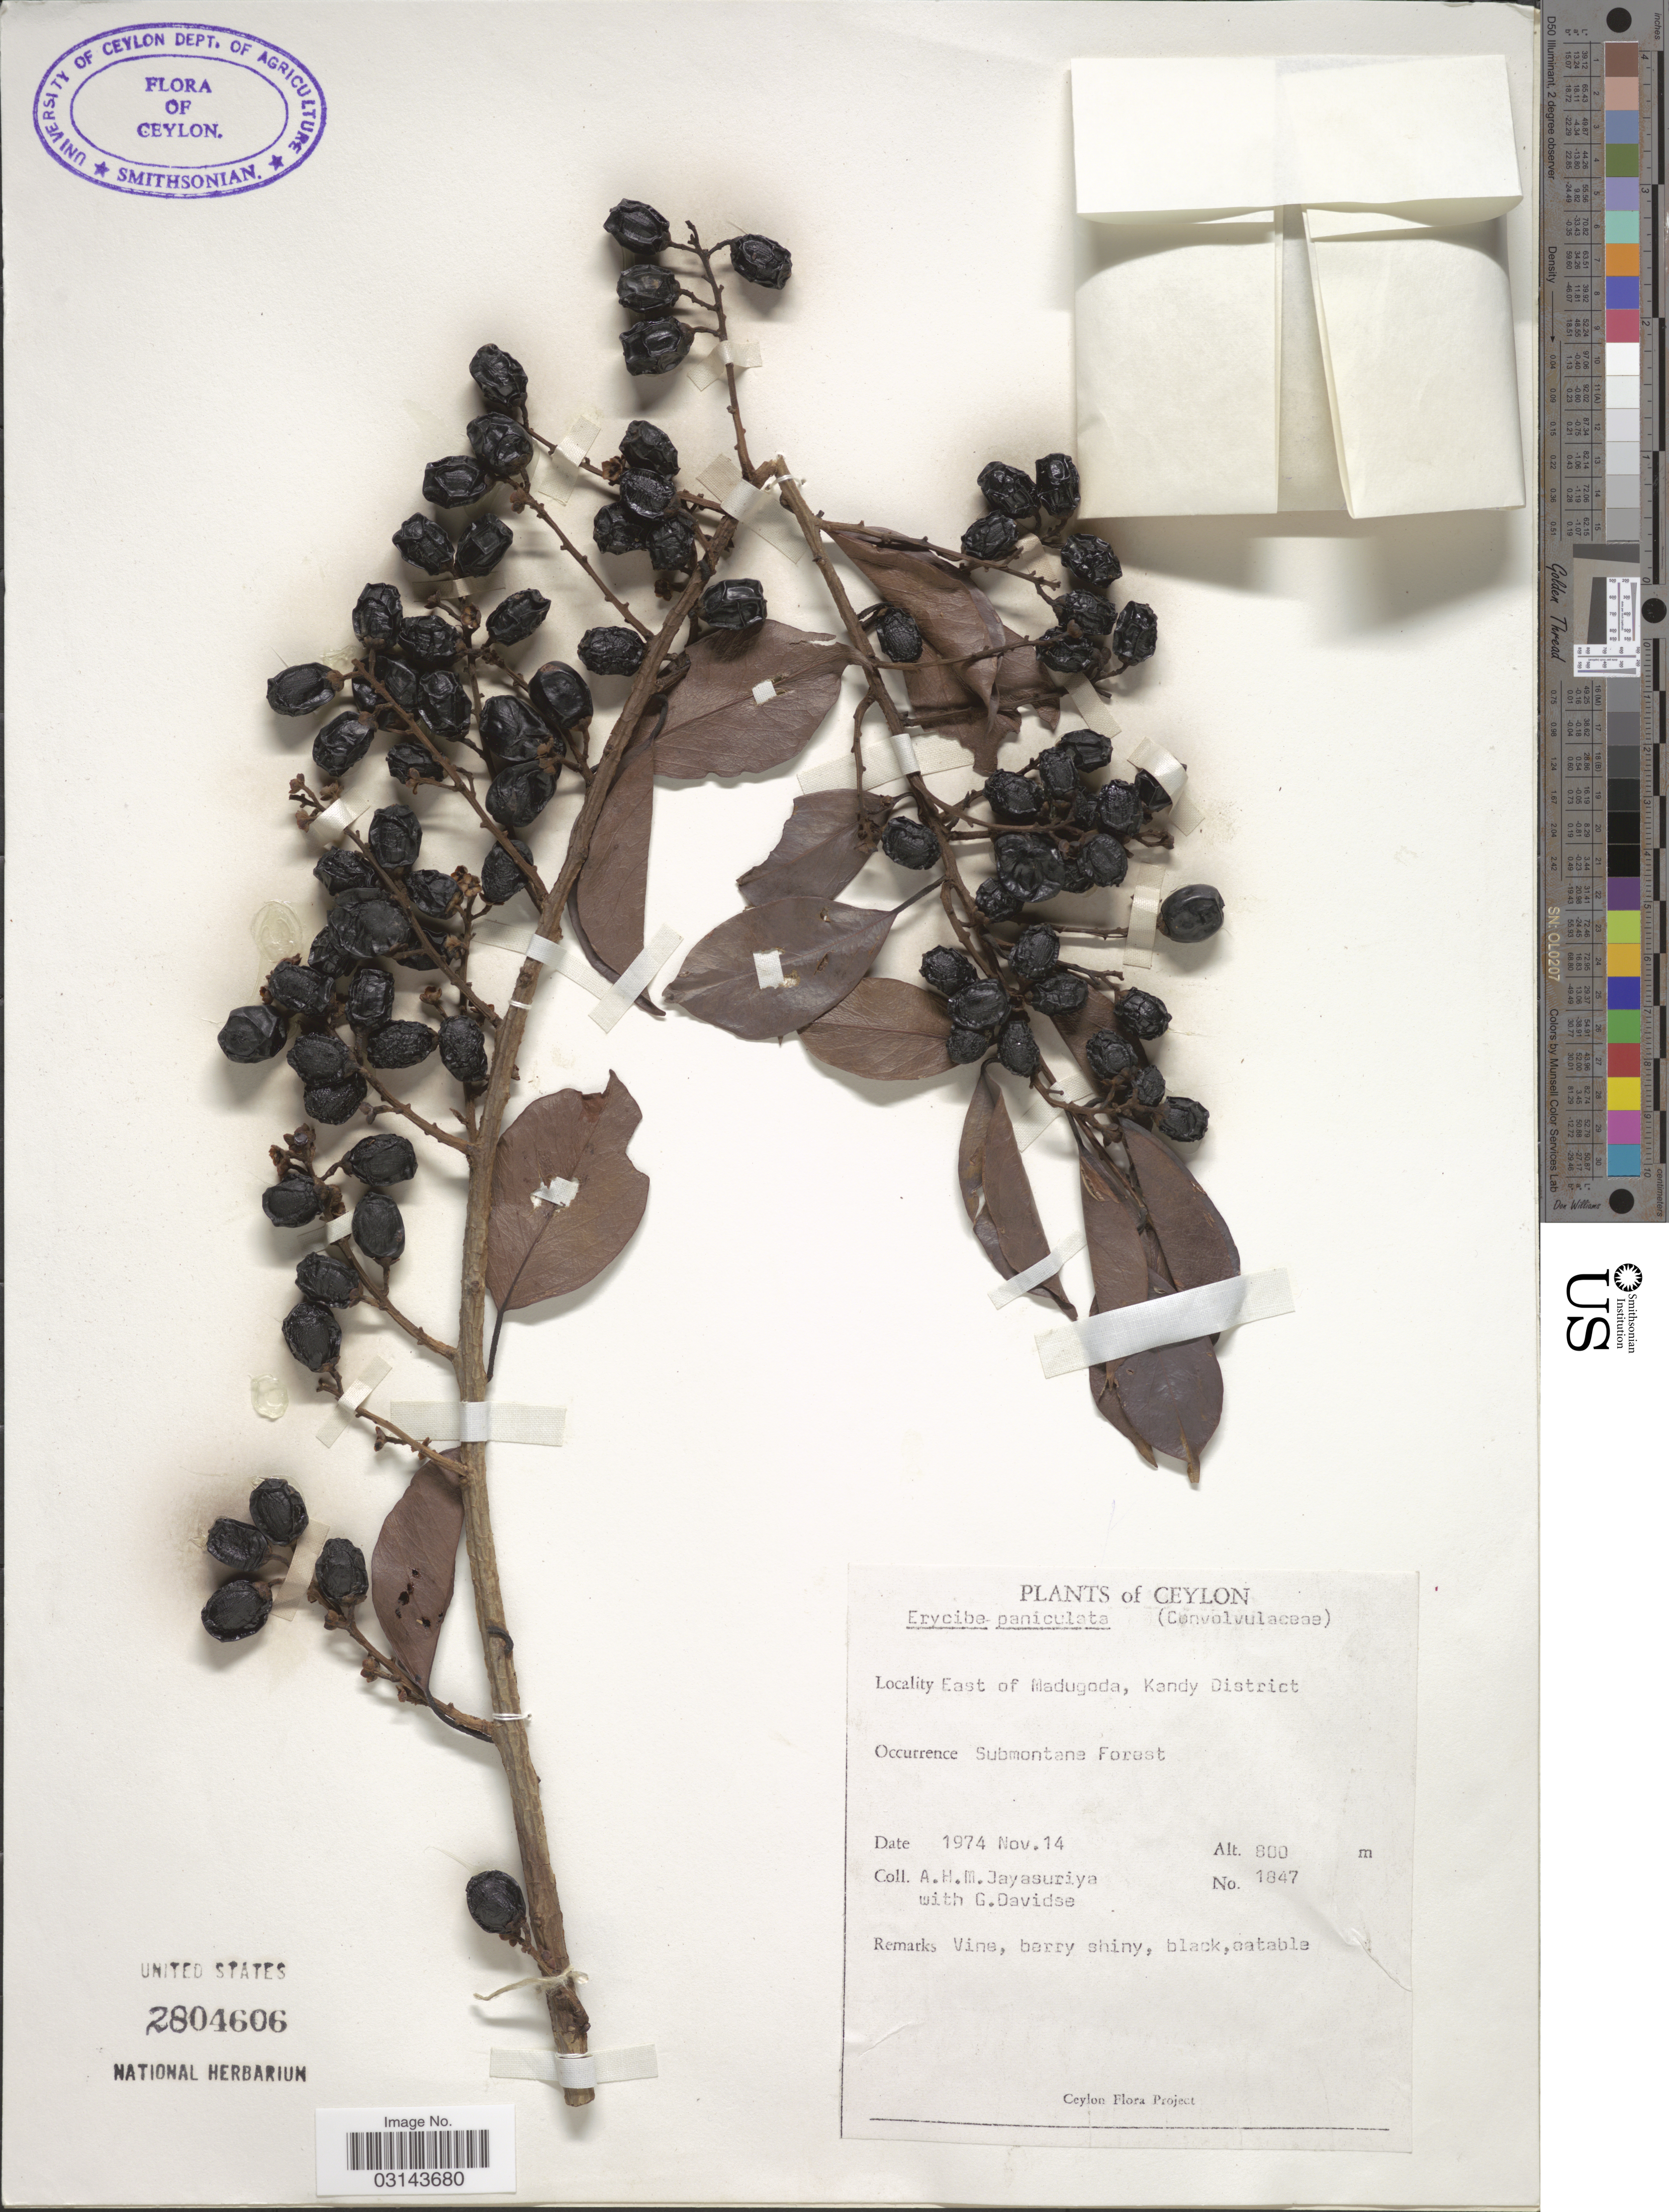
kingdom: Plantae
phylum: Tracheophyta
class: Magnoliopsida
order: Solanales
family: Convolvulaceae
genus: Erycibe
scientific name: Erycibe paniculata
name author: Roxb.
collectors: A. H. Jayasuriya & G. Davidse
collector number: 1847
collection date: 1974-11-14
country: Sri Lanka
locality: Ceylon. East of Madugoda, Kandy District.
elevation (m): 800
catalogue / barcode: US 2804606